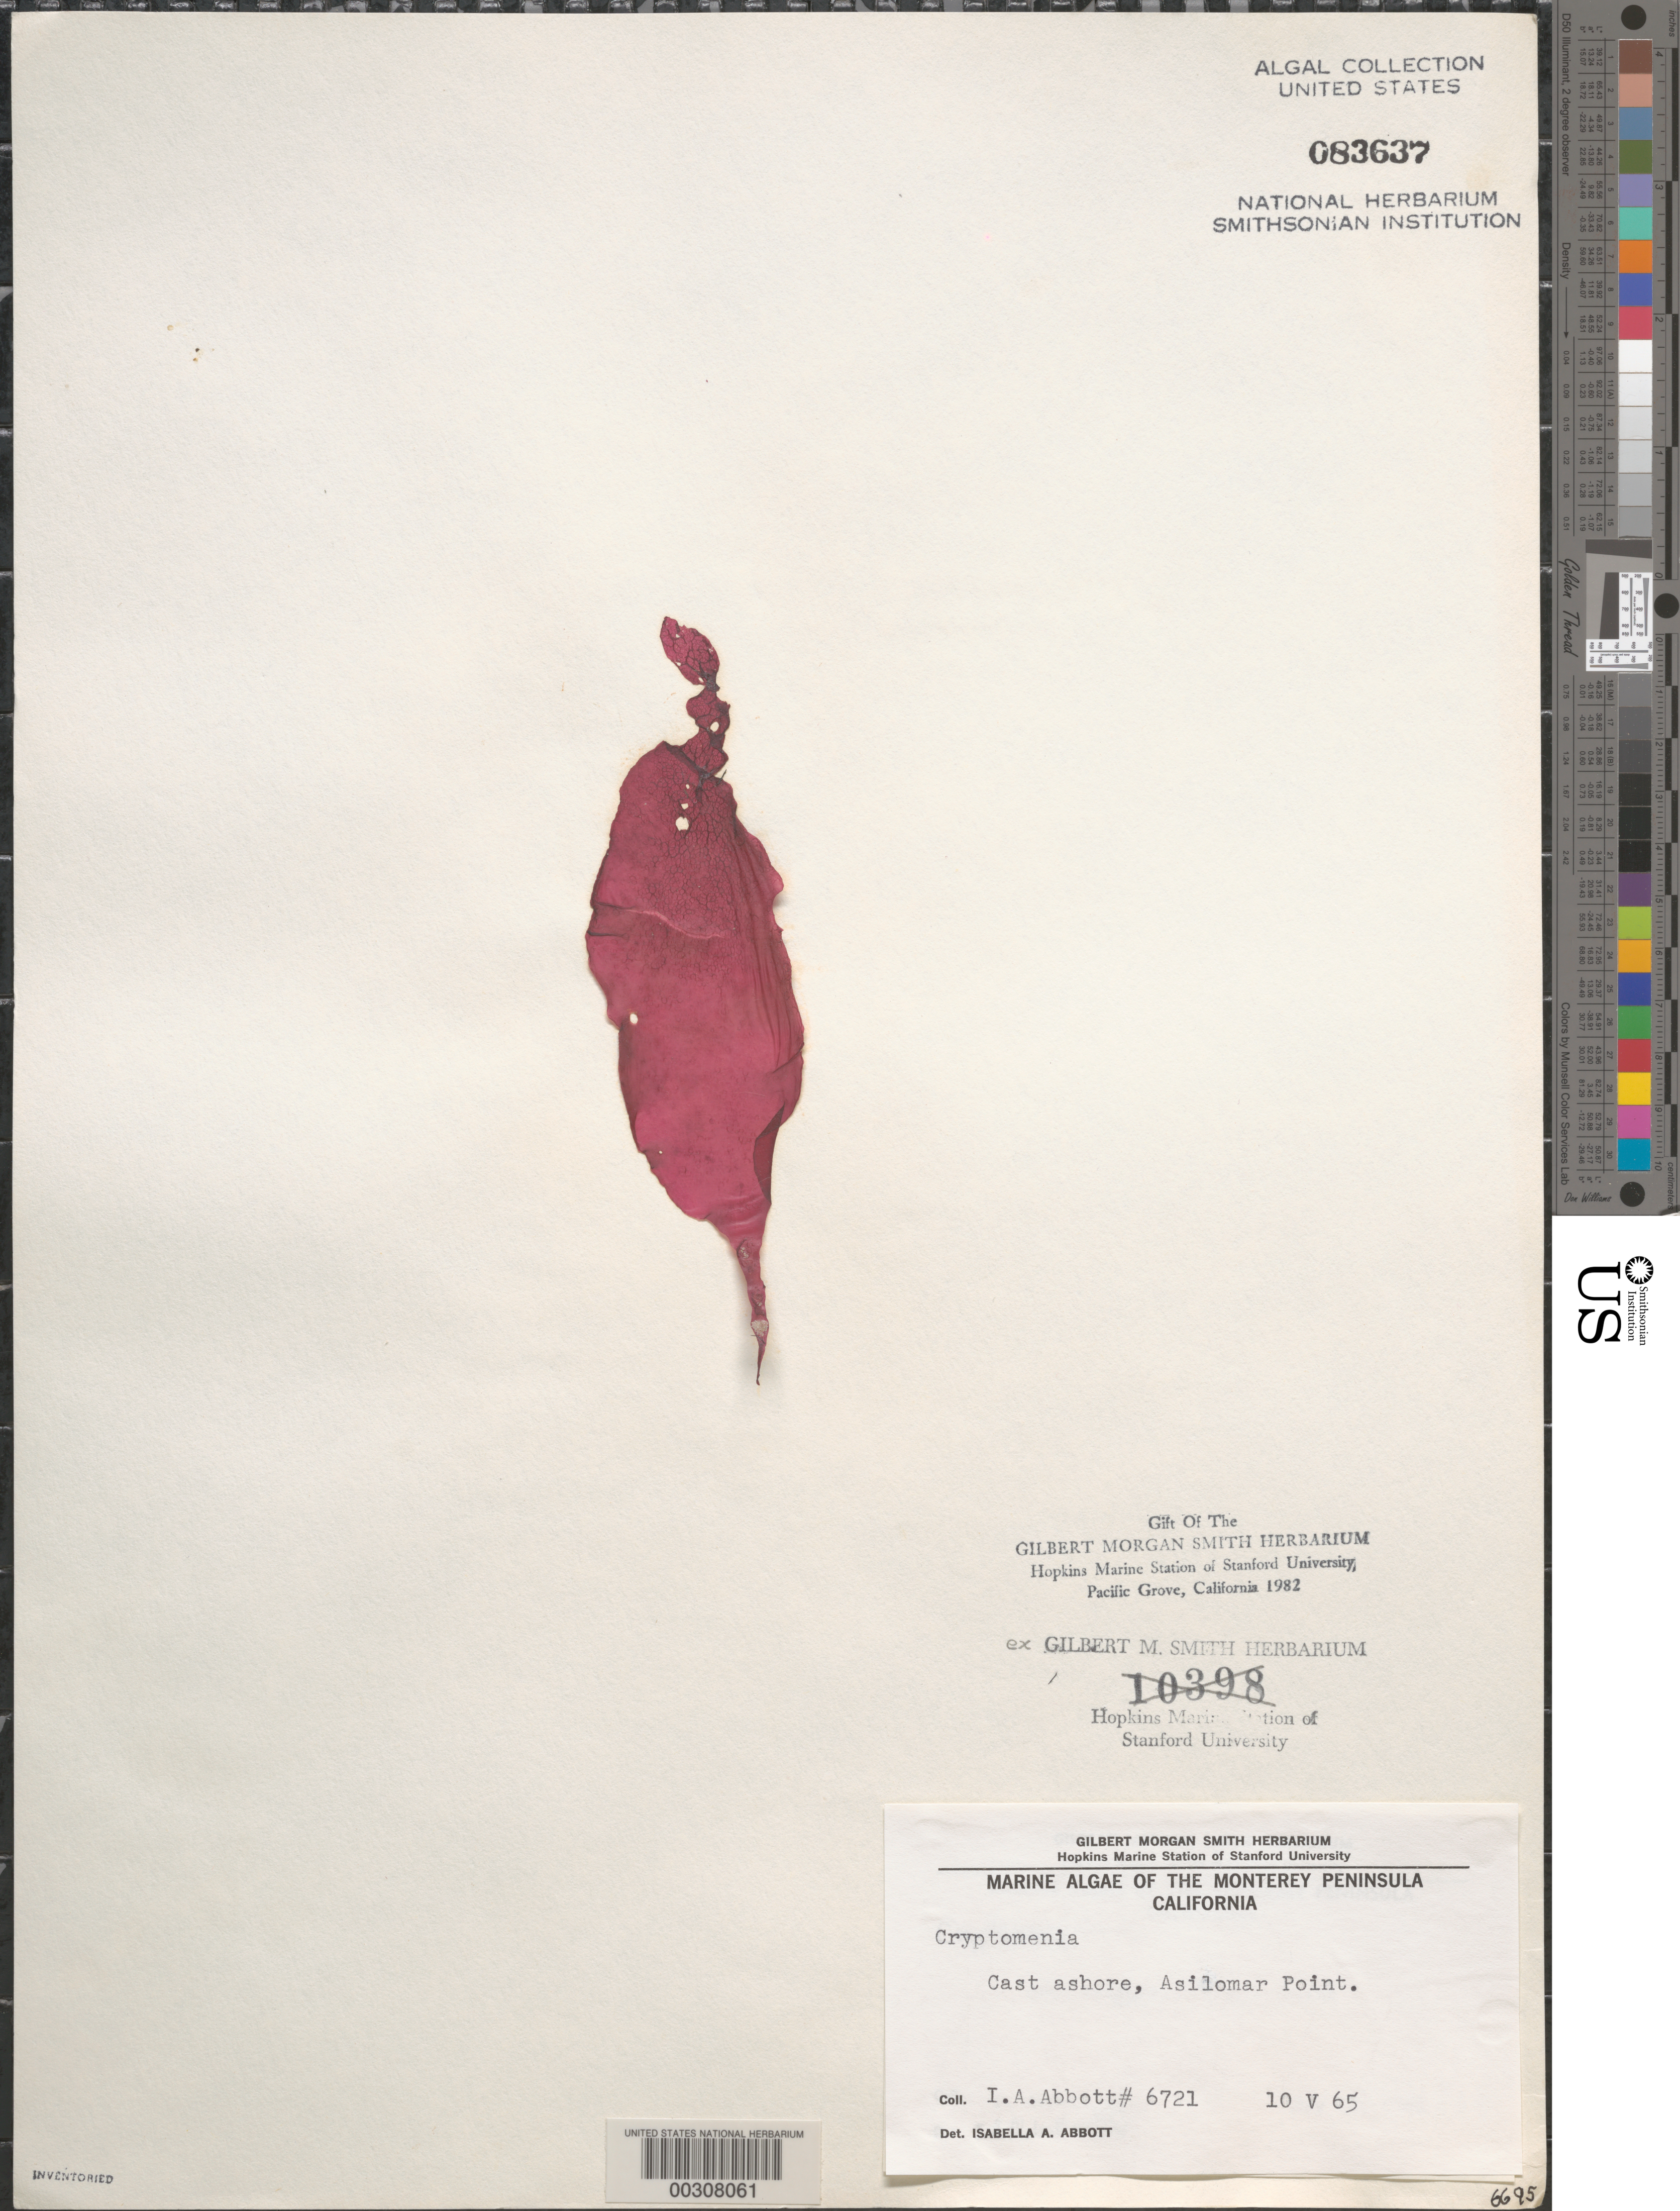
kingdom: Plantae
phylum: Rhodophyta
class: Florideophyceae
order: Halymeniales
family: Halymeniaceae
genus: Cryptonemia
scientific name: Cryptonemia sp.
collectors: I. A. Abbott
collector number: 6721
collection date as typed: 10 May 65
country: United States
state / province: California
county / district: Monterey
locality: The Monterey Peninsula. Cast ashore, Asilomar Point.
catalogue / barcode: US 83637